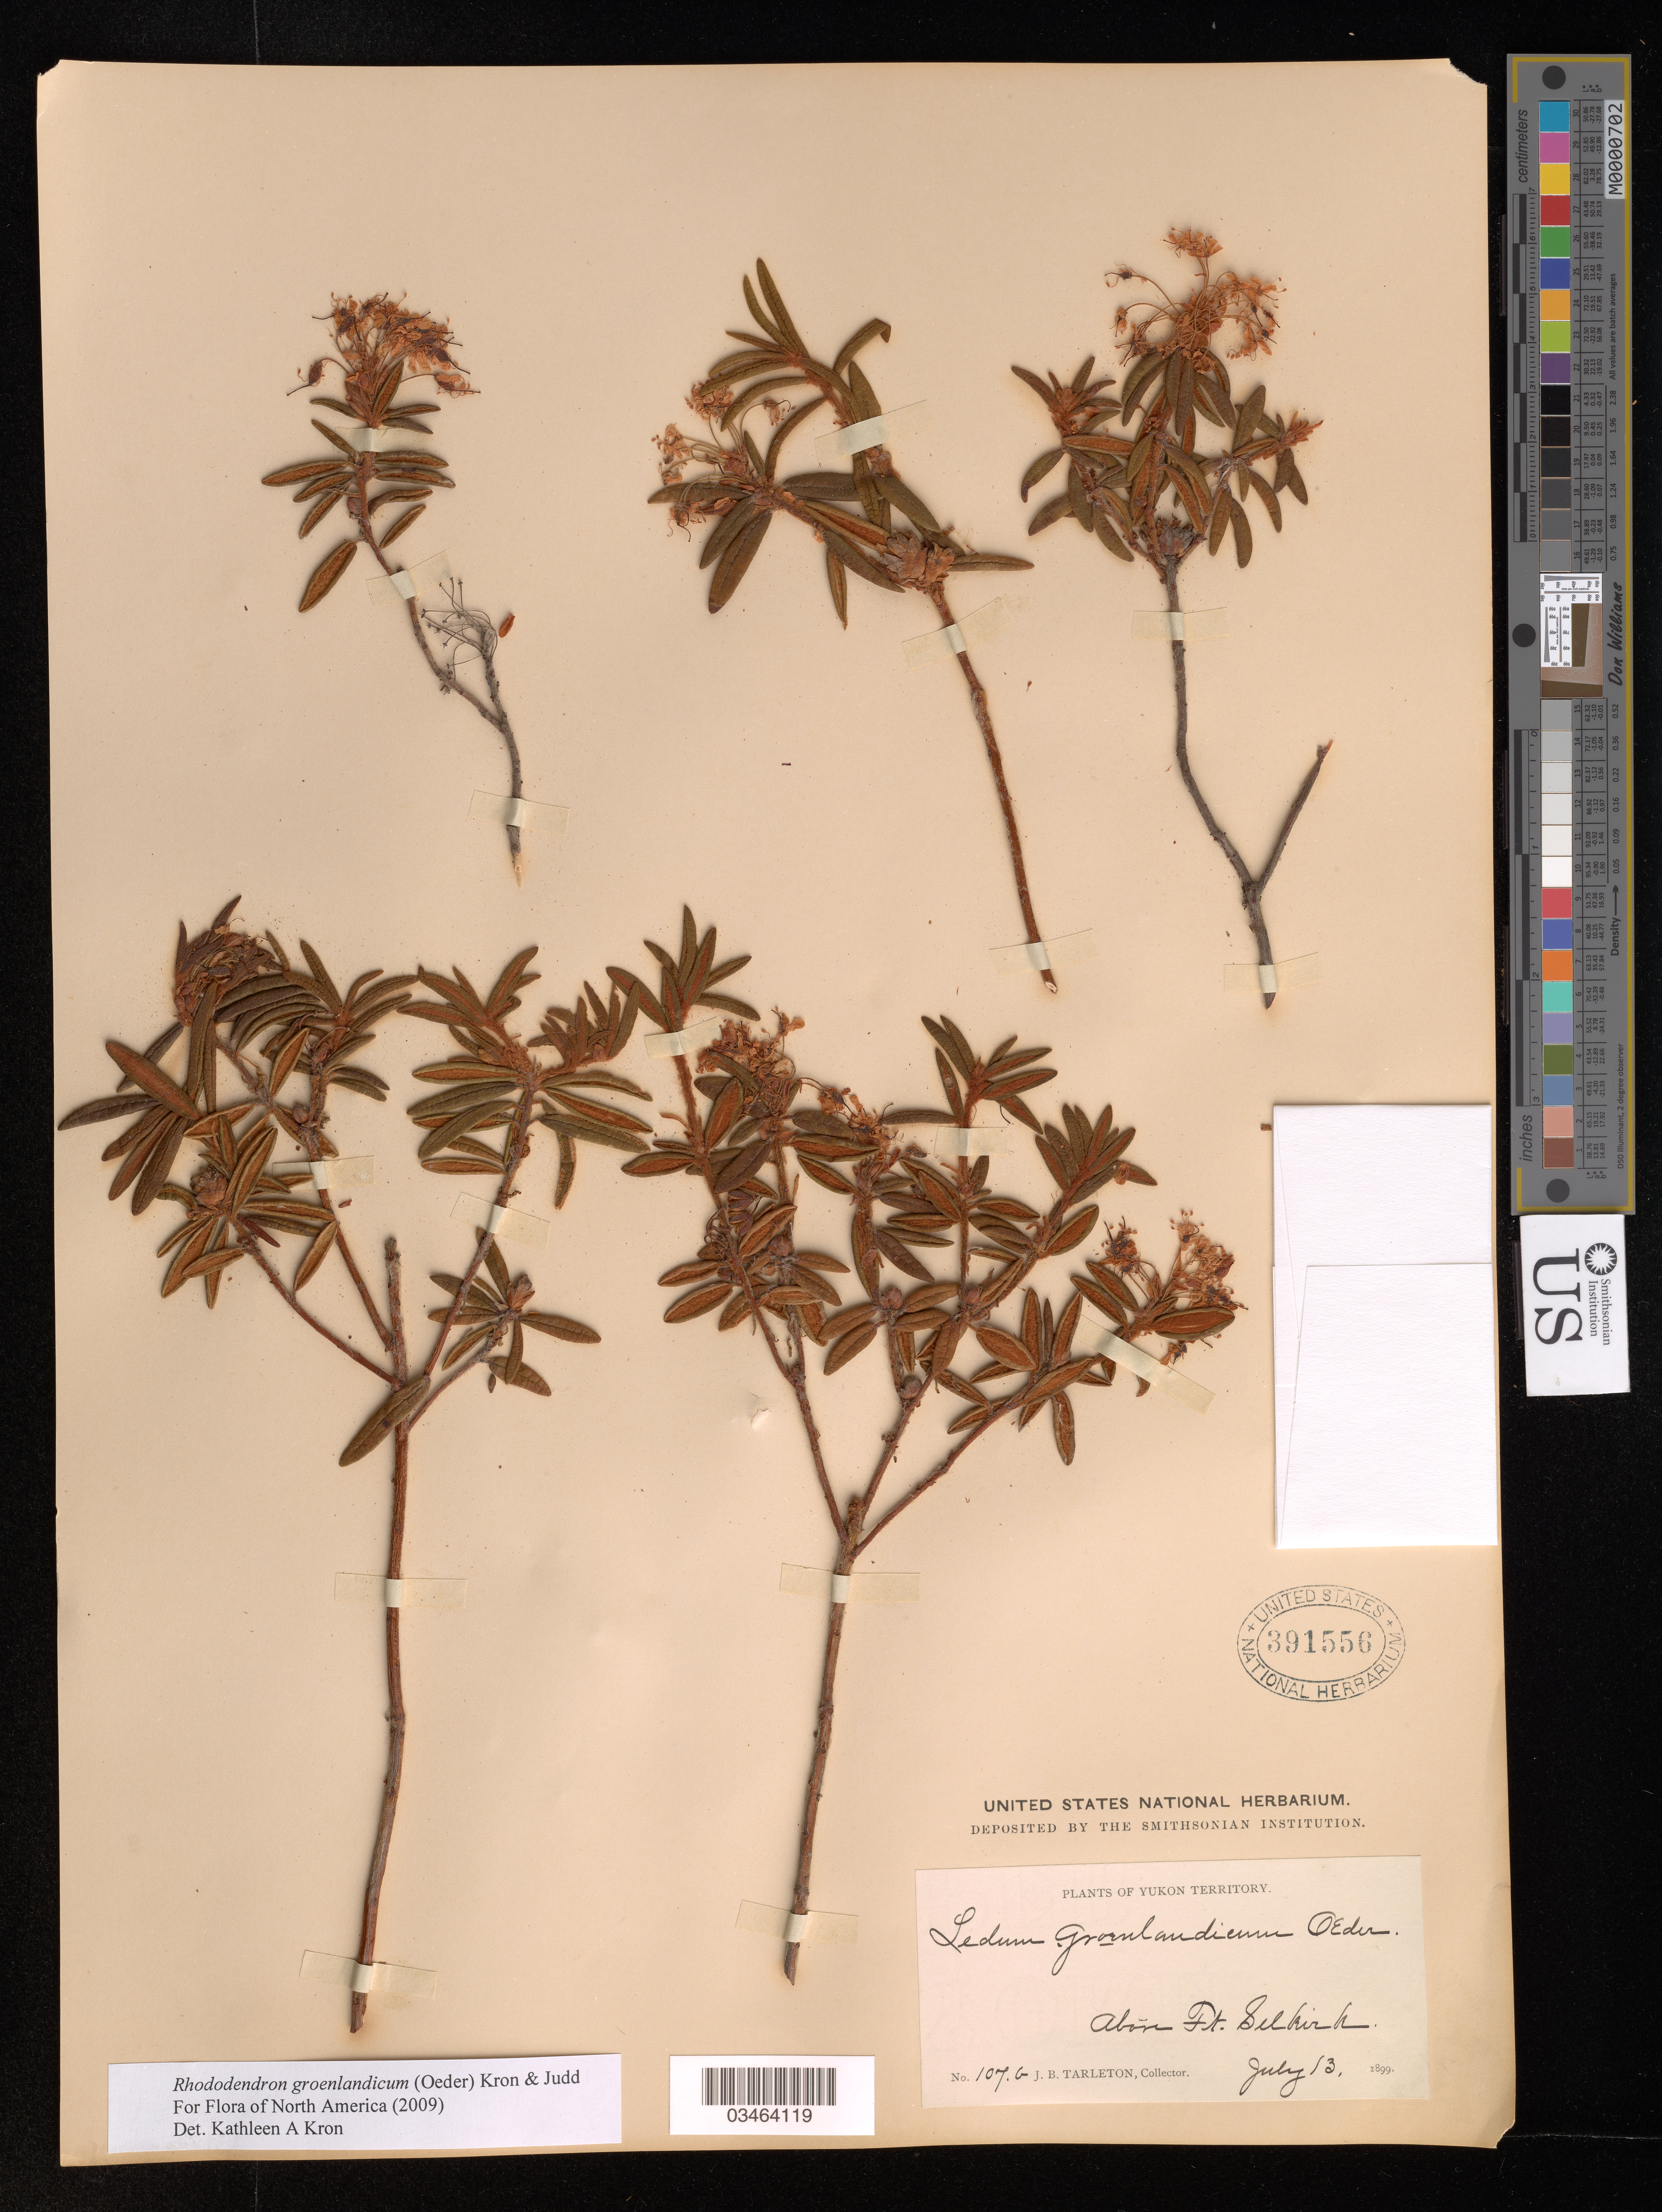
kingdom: Plantae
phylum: Tracheophyta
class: Magnoliopsida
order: Ericales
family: Ericaceae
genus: Rhododendron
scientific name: Rhododendron groenlandicum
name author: (Oeder) Kron & Judd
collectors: J. Tarleton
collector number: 107.b*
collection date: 1899-07-13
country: Canada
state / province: Yukon Territory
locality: Above Ft. Selkirk.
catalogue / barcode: US 391556